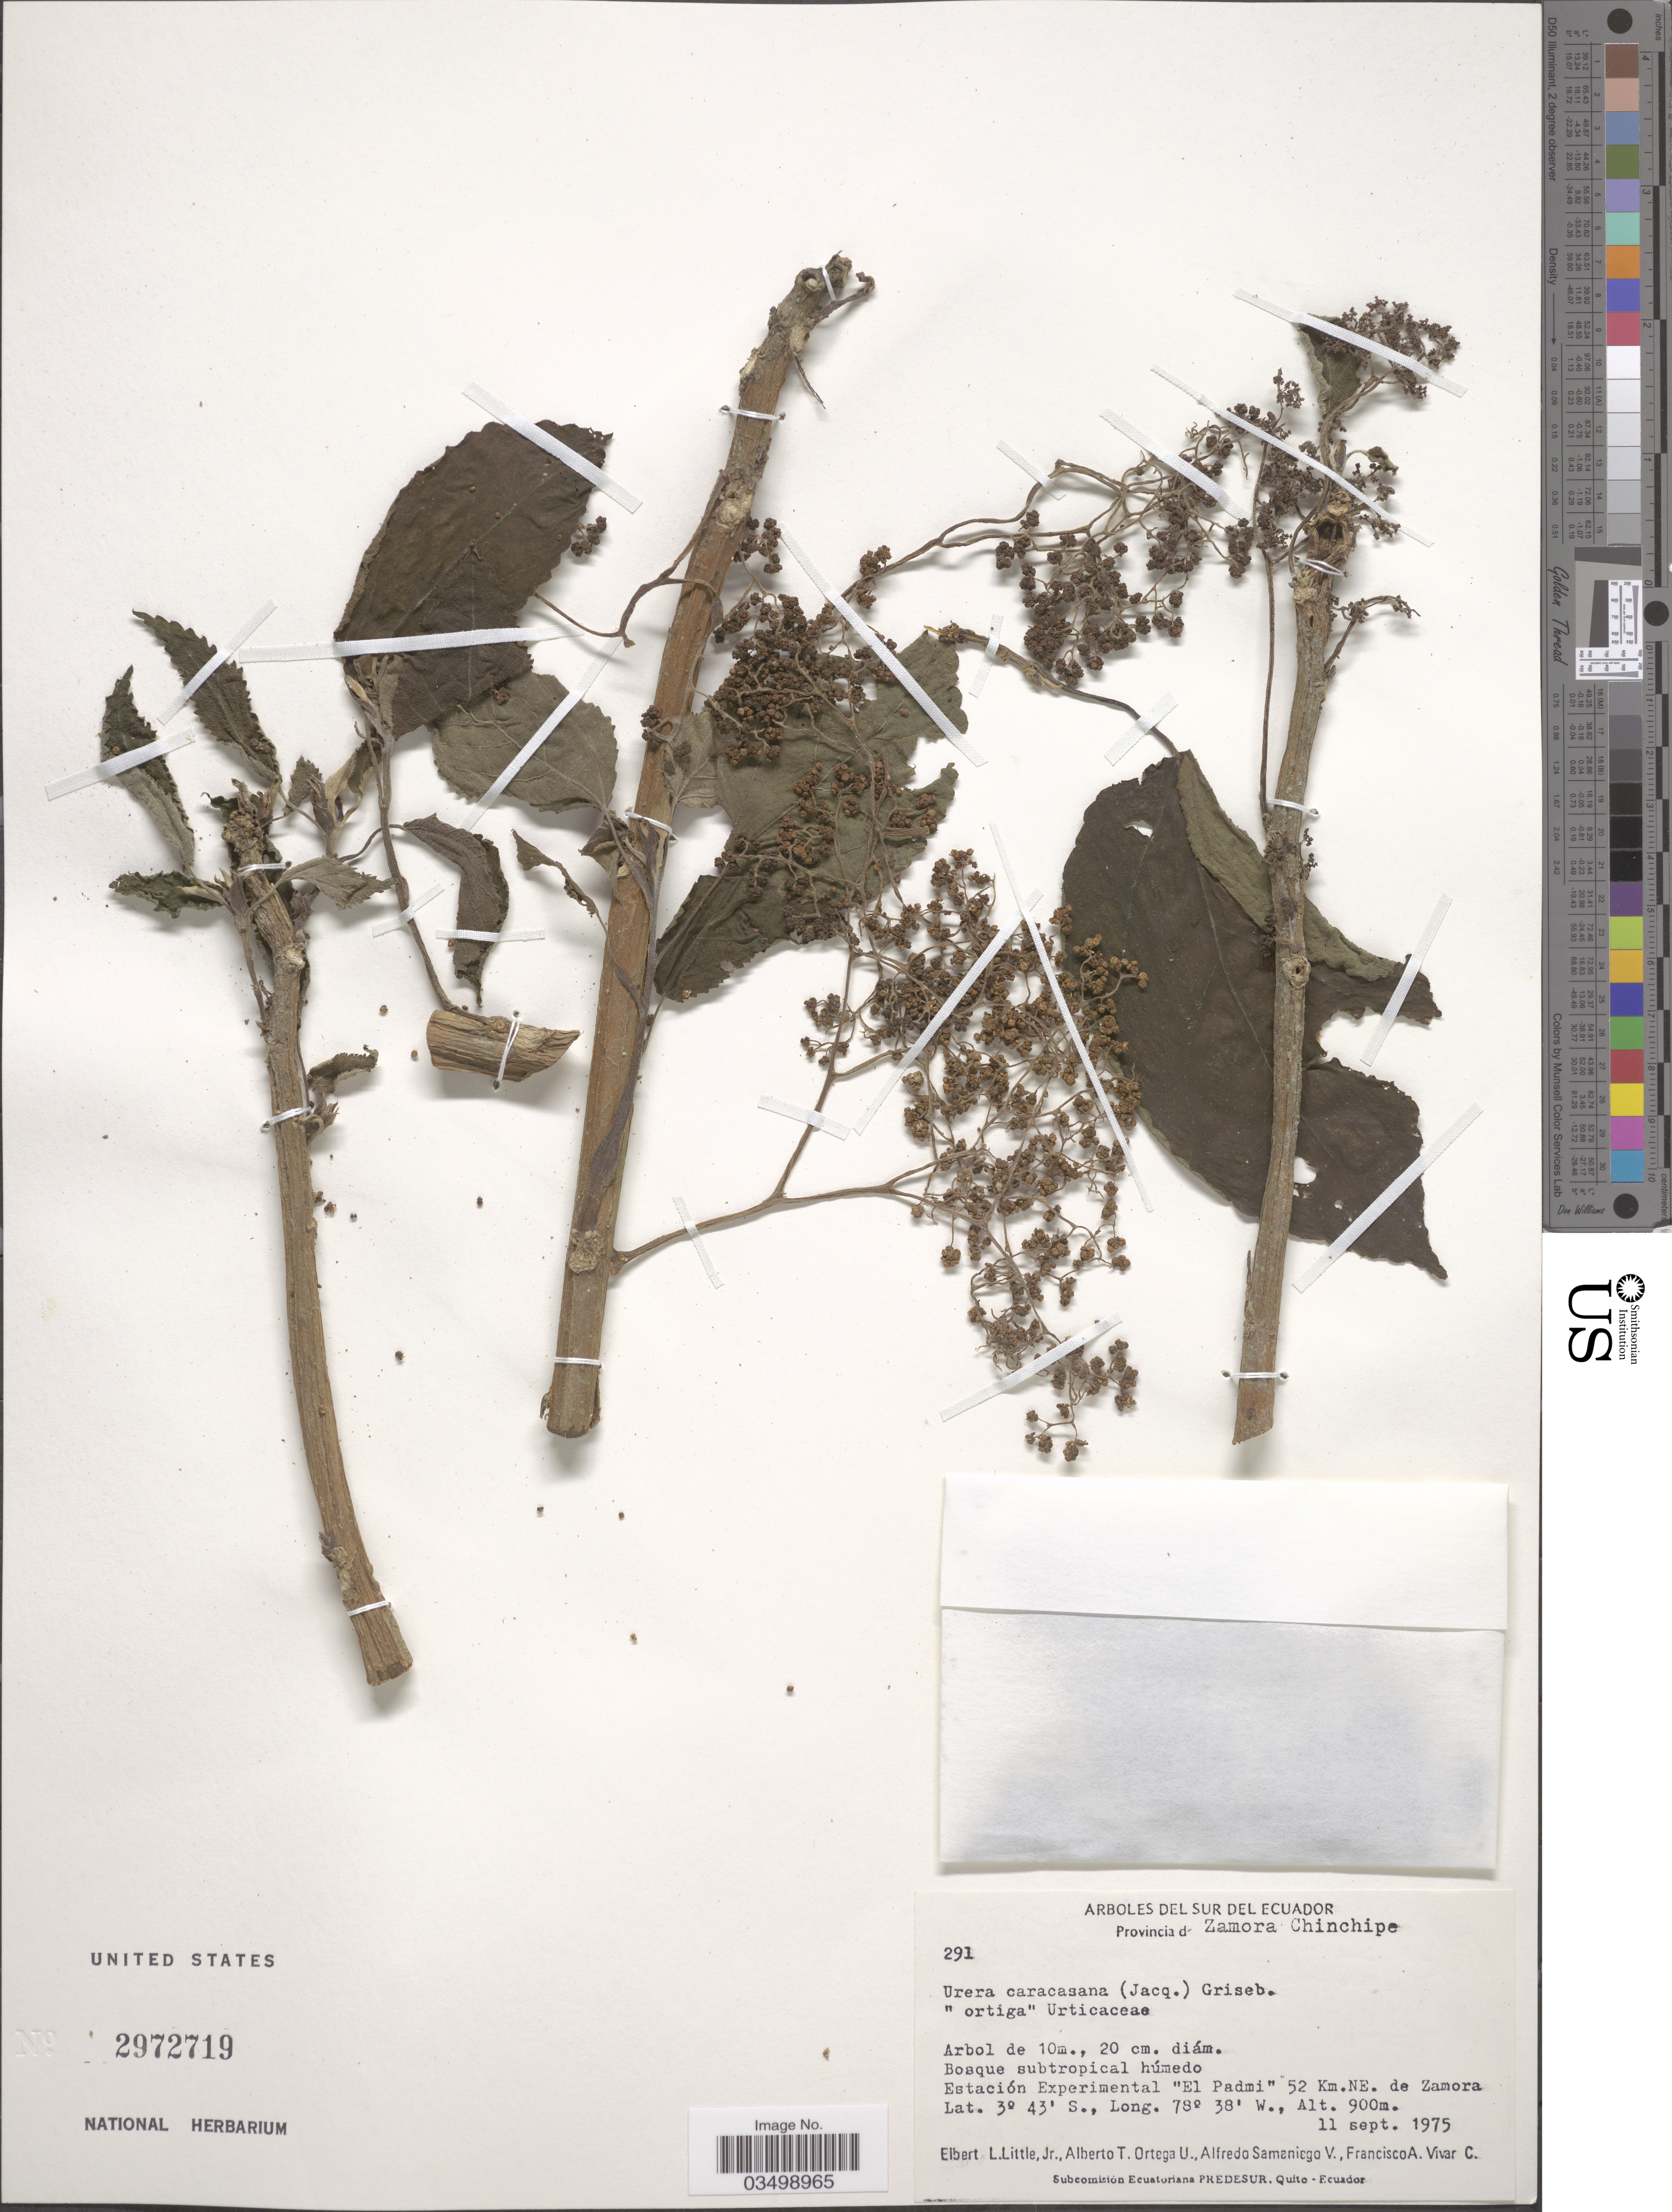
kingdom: Plantae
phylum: Tracheophyta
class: Magnoliopsida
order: Rosales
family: Urticaceae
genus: Urera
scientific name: Urera caracasana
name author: (Jacq.) Gaudich. ex Griseb.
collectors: E. L. Little, A. T. Ortega U., A. V. Samaniego & F. A. Vivar C.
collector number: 291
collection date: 1975-09-11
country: Ecuador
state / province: Zamora-Chinchipe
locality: Sur del Ecuador. Estación Experimental "El Padmi" 52 Km. NE. de Zamora.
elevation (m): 900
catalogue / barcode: US 2972719